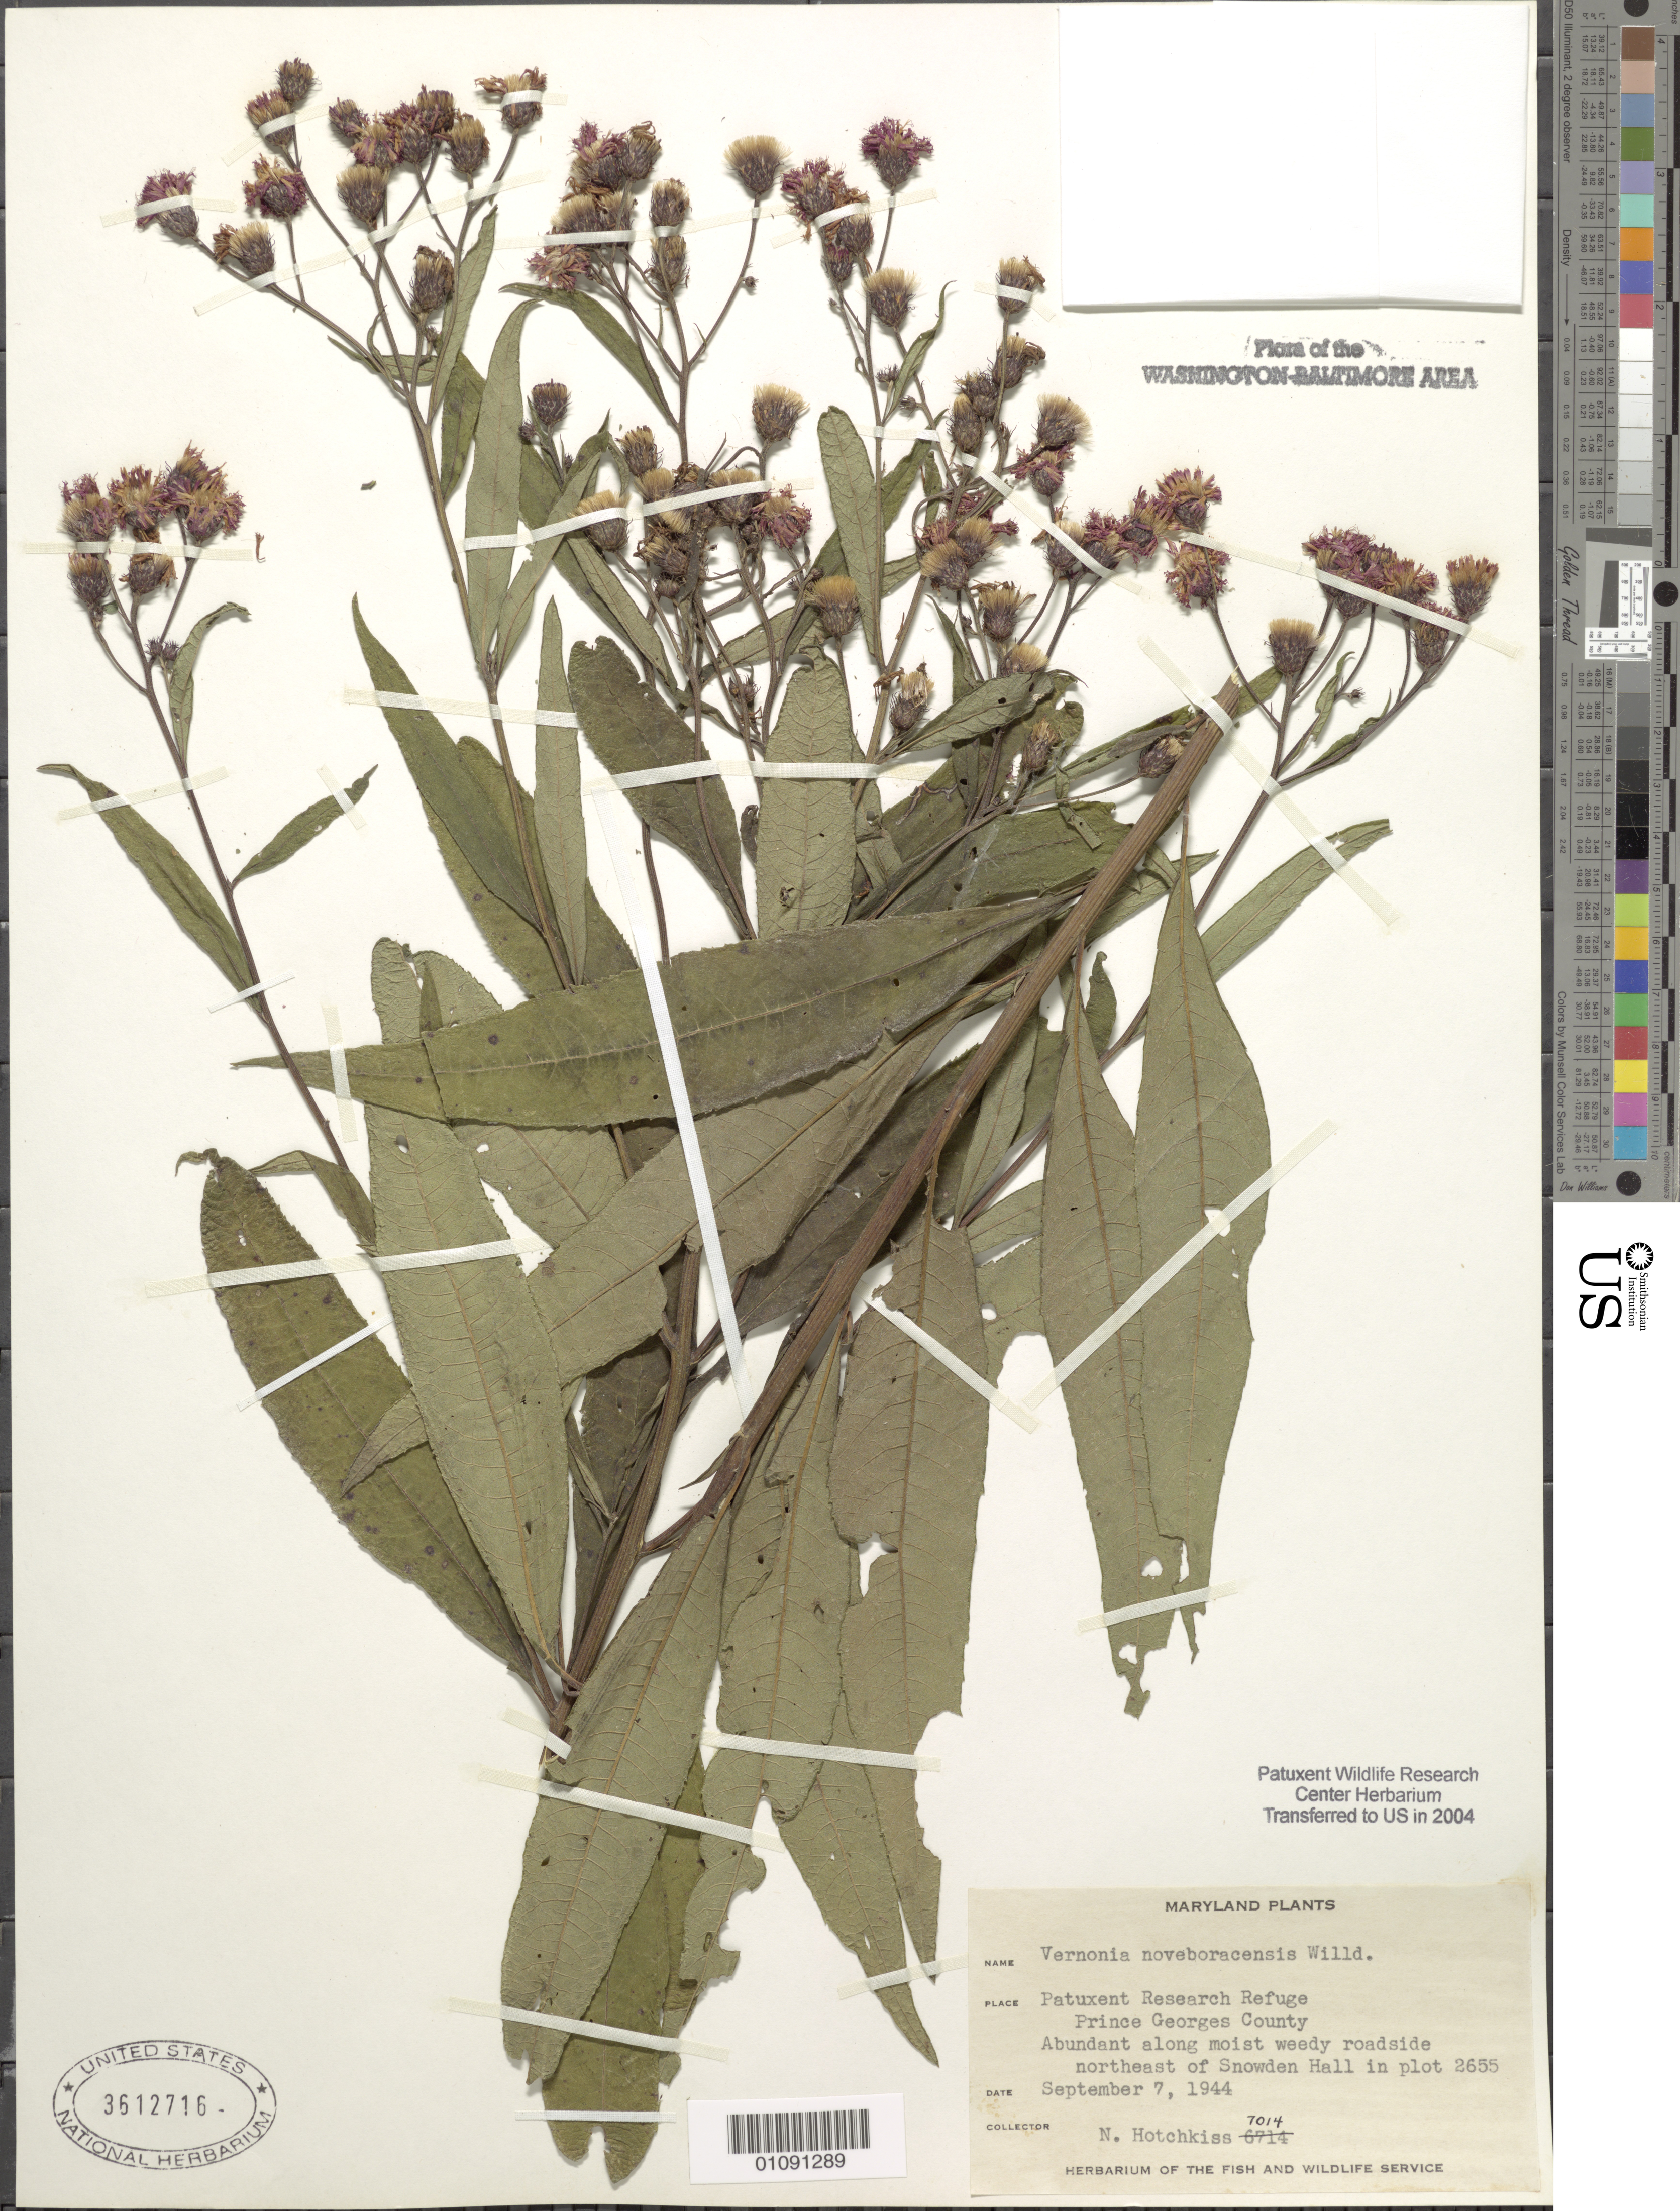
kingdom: Plantae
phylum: Tracheophyta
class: Magnoliopsida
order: Asterales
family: Asteraceae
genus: Vernonia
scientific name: Vernonia noveboracensis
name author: (L.) Michx.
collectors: N. Hotchkiss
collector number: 7014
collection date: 1944-09-07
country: United States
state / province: Maryland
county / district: Prince George's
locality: Patuxent Wildlife Refuge. Plot 2655, N.E. of Snowden Hall.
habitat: Abundant along moist weedy roadside.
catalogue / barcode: US 3612716